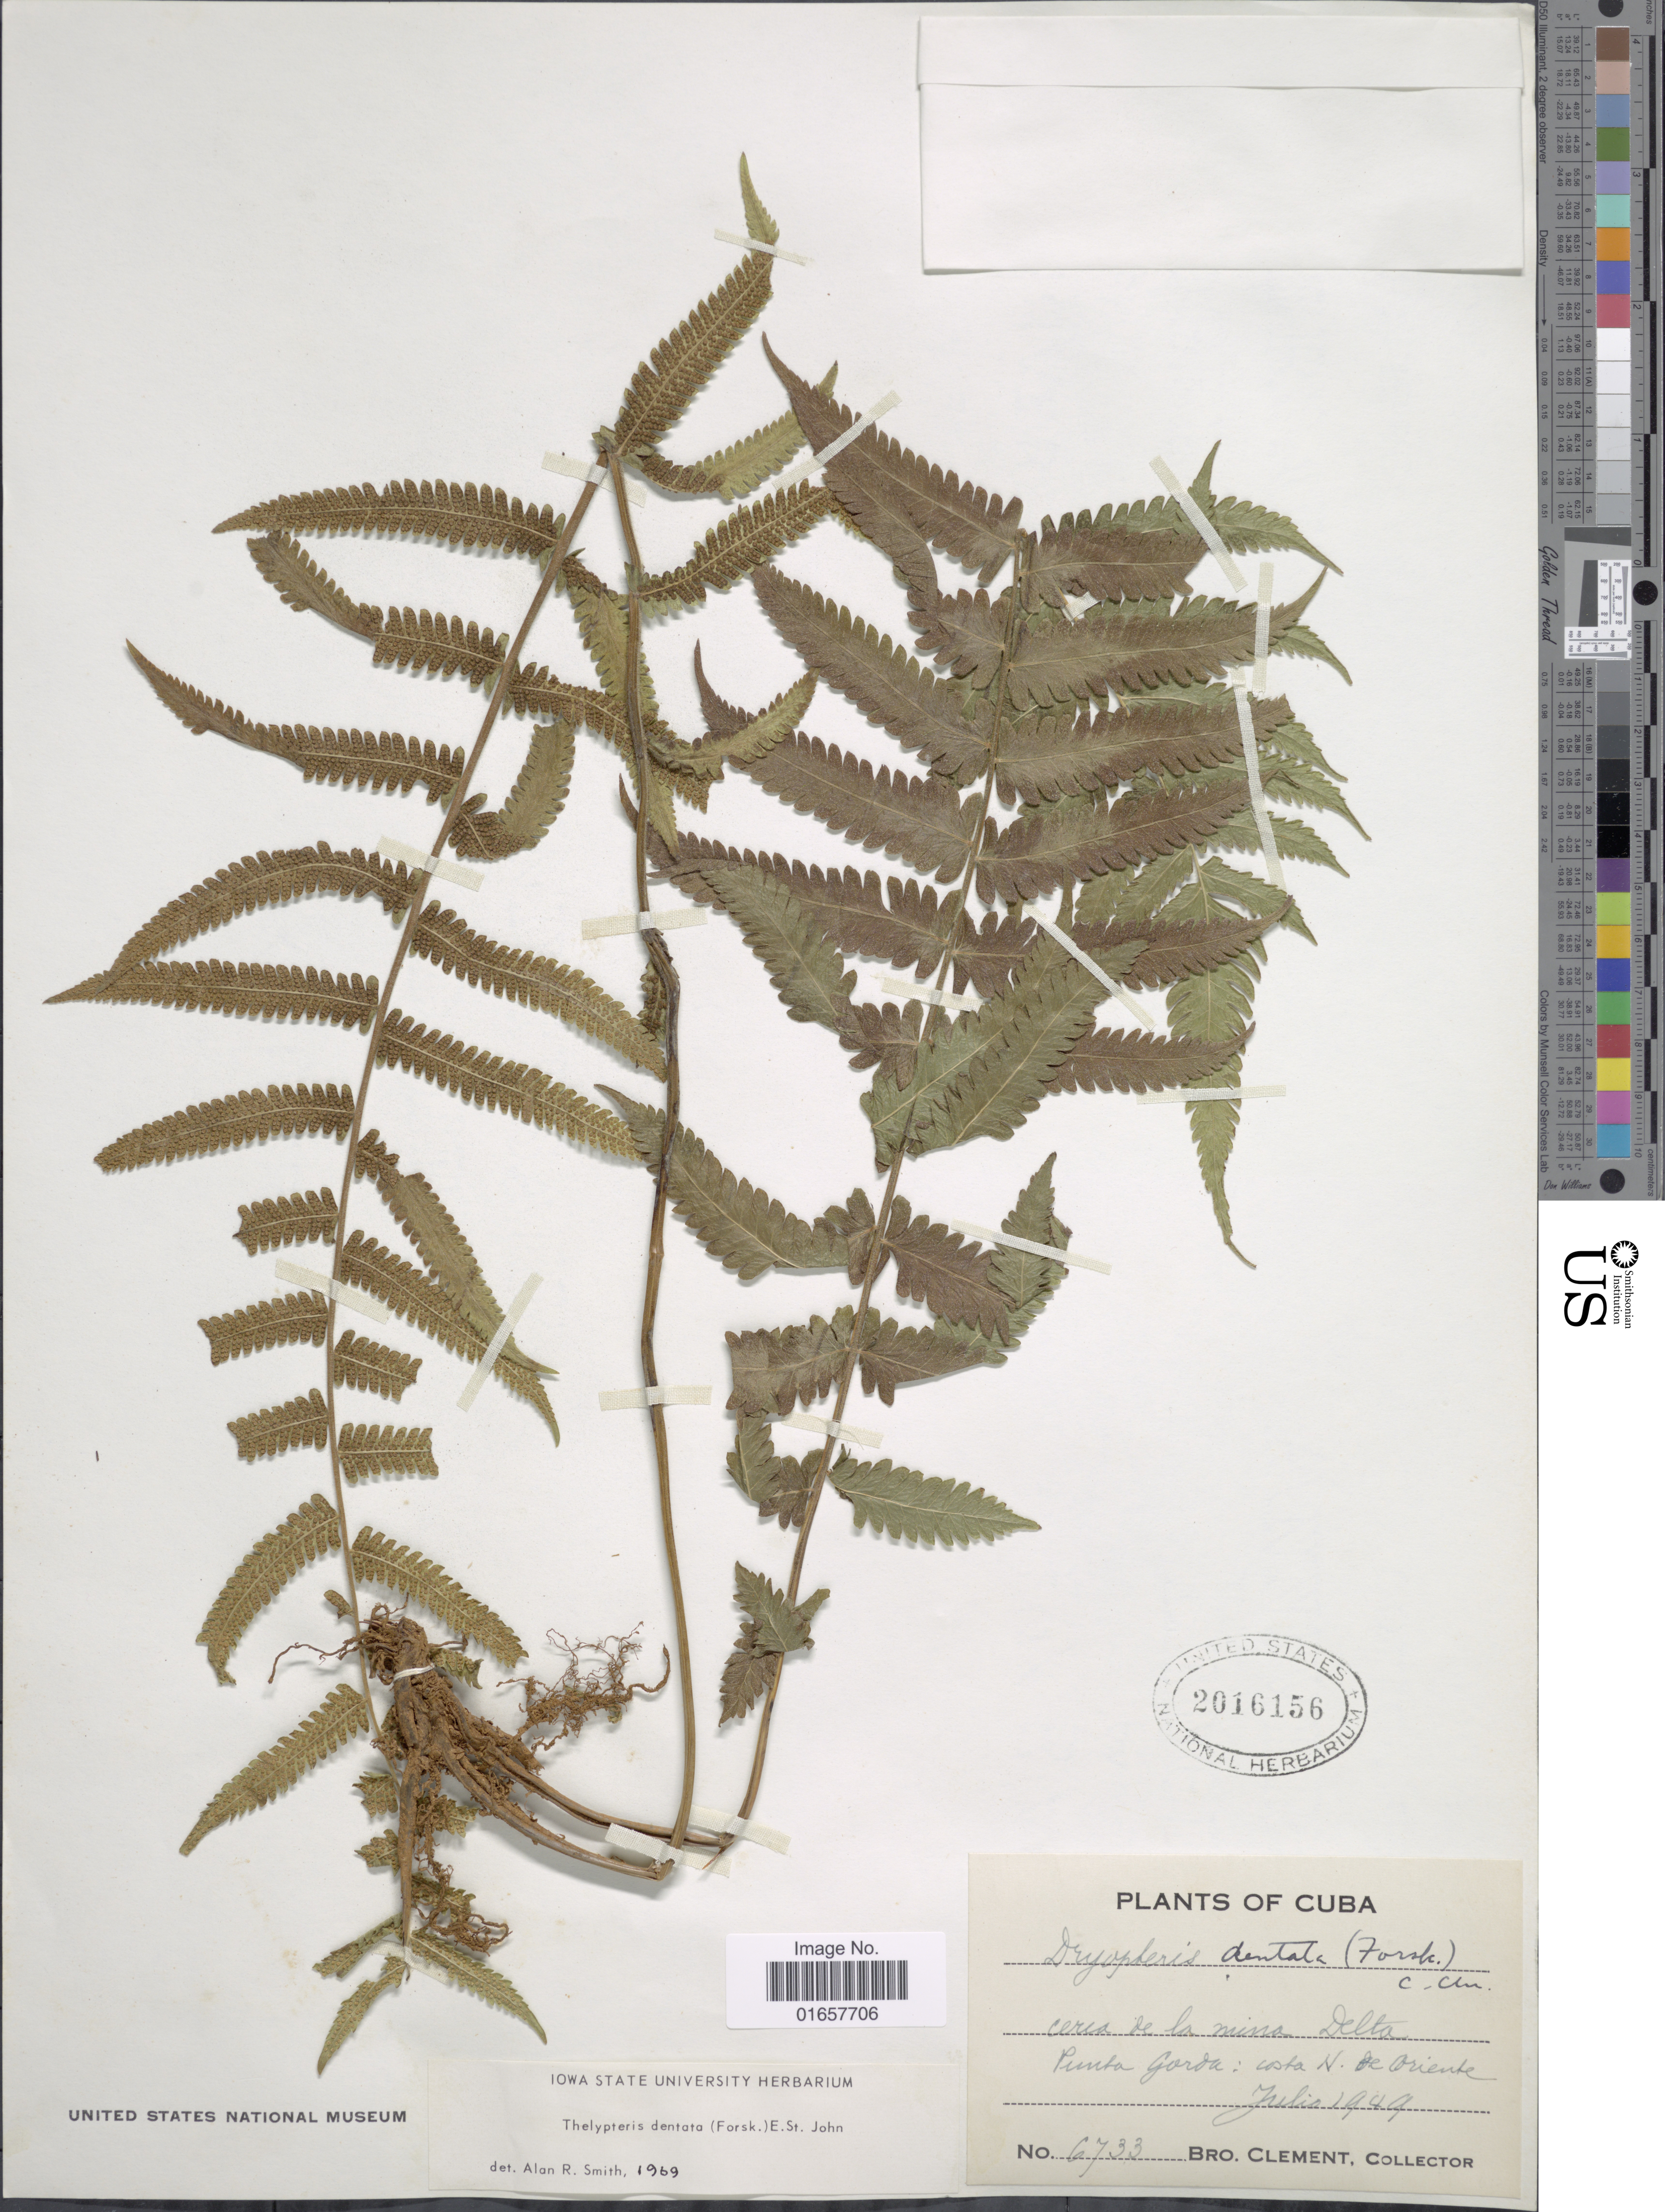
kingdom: Plantae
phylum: Tracheophyta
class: Polypodiopsida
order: Polypodiales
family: Thelypteridaceae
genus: Christella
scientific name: Christella dentata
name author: (Forssk.) Brownsey & Jermy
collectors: B. Clement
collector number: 6734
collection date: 1949-07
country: Cuba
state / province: Oriente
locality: Cuba, Cumino de la mina Delta Punta Gorda: costa N. de Oriente.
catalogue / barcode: US 2016156